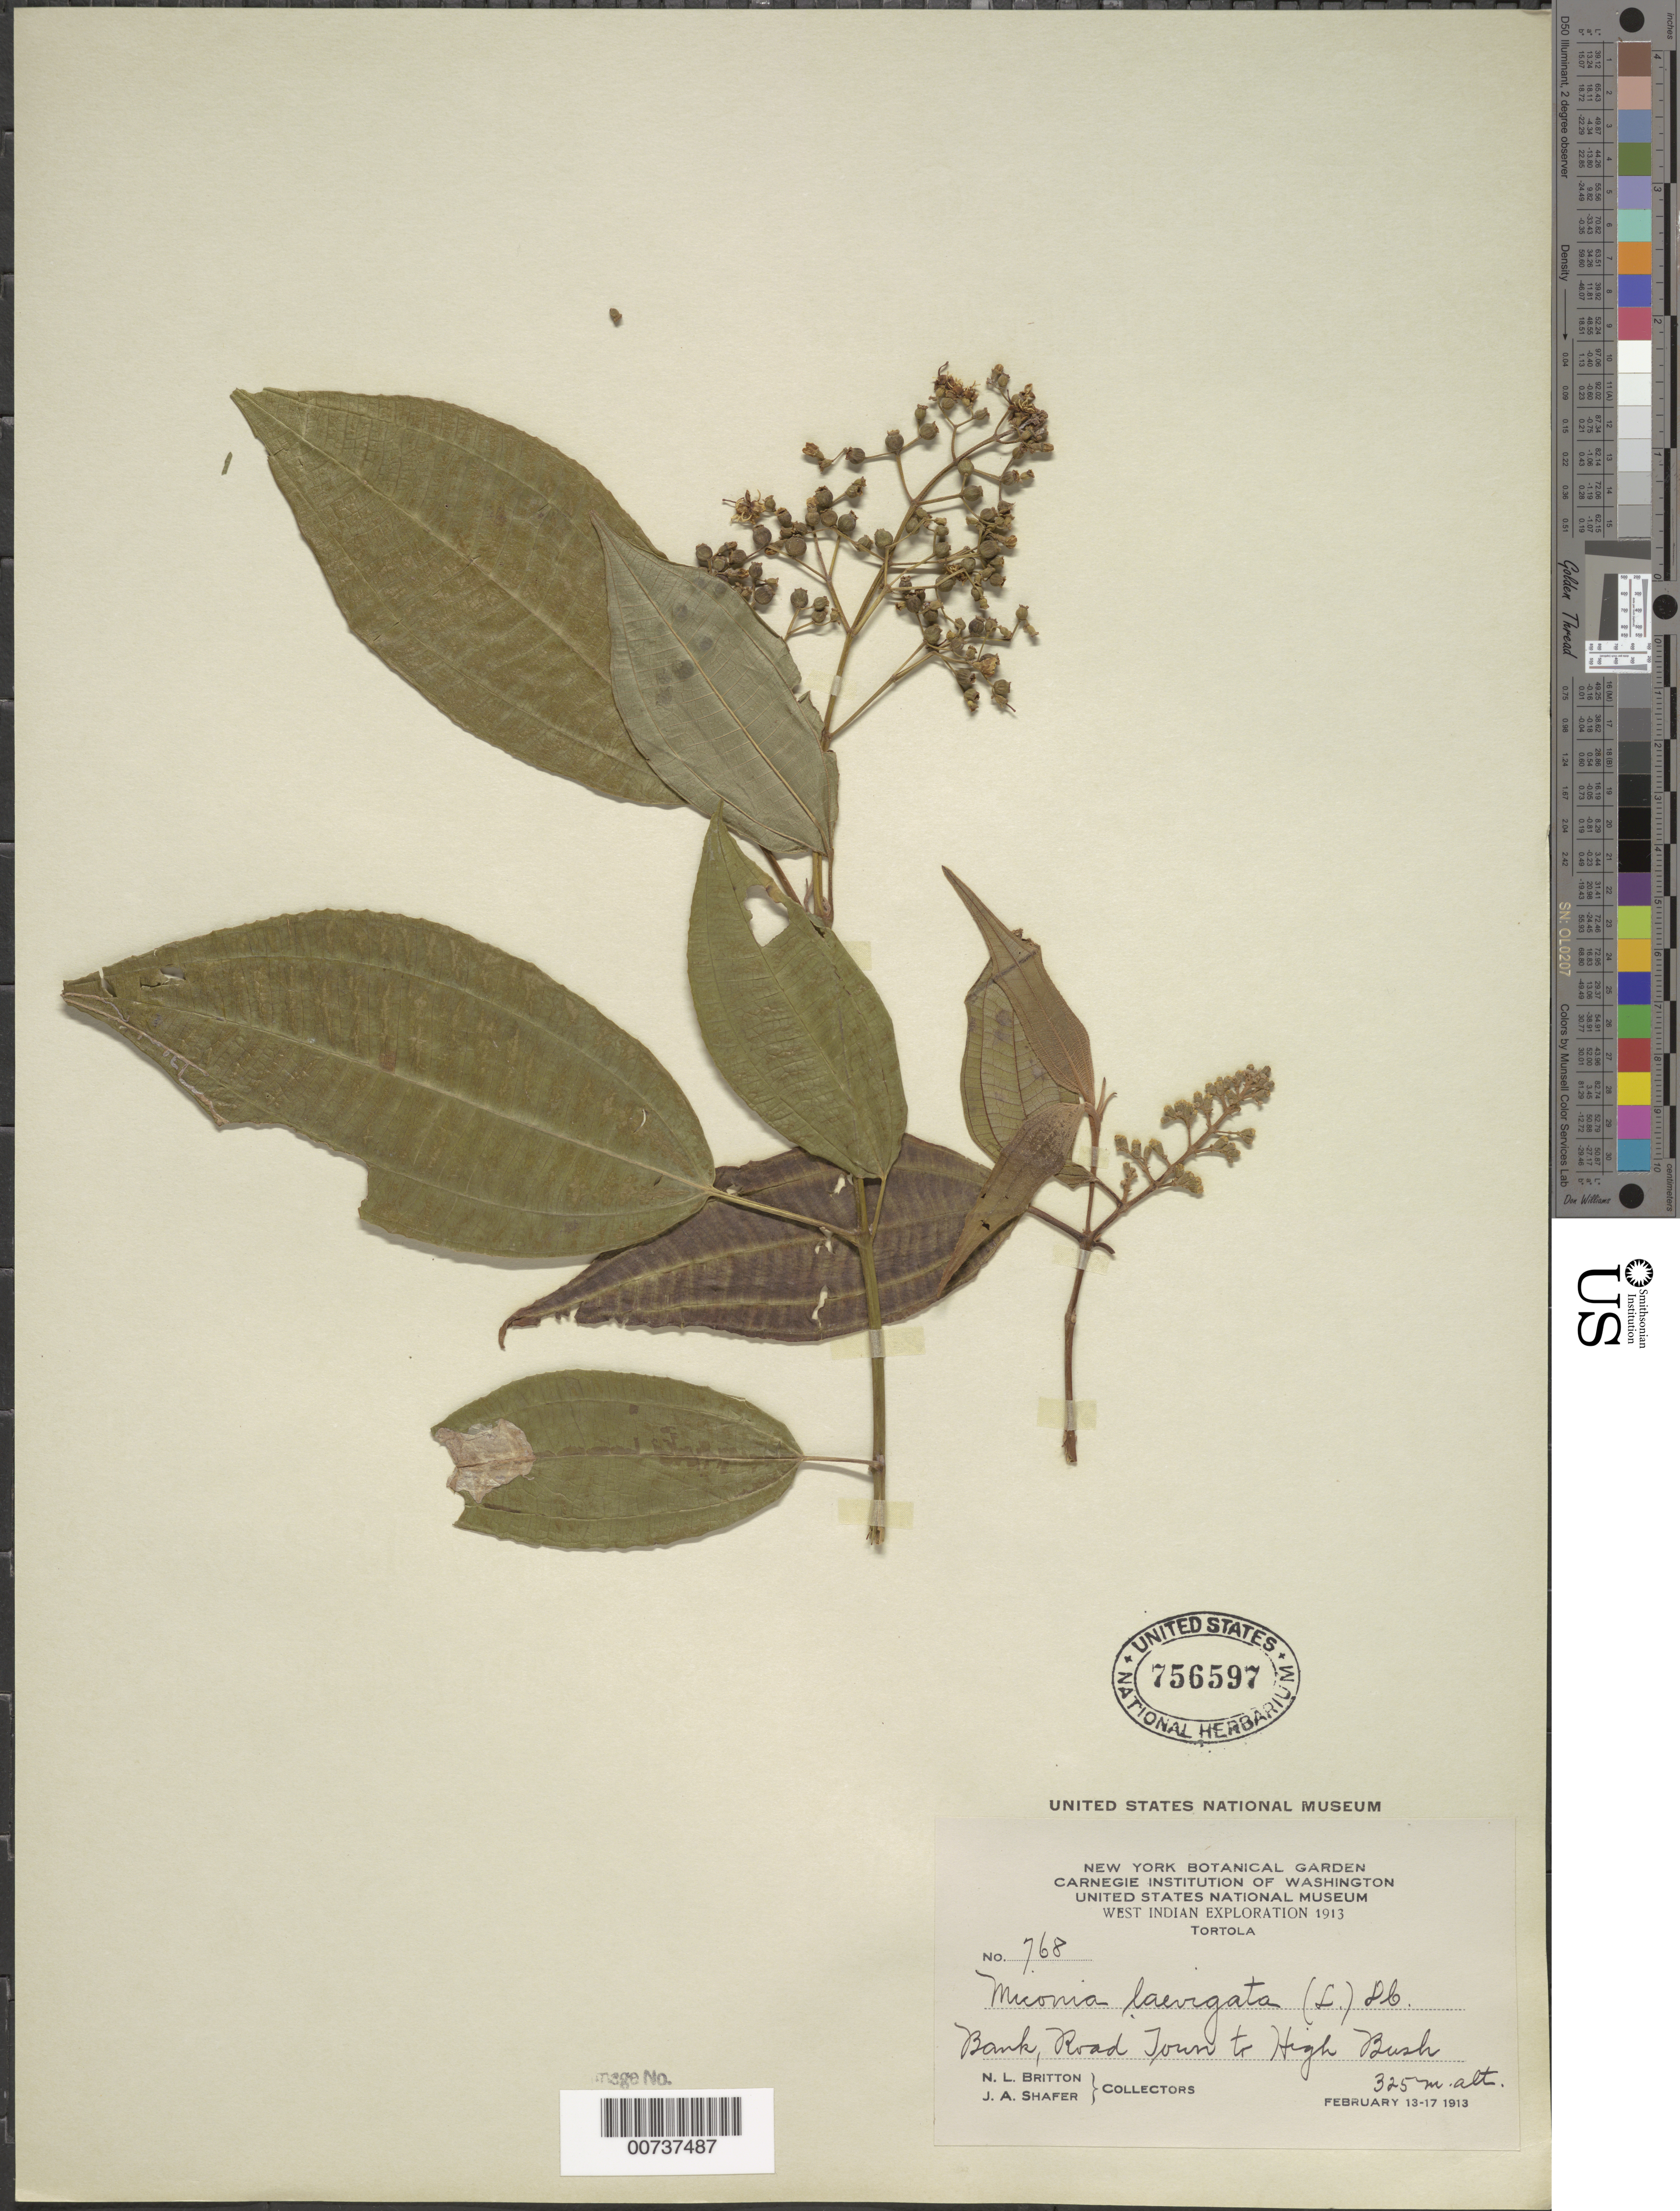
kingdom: Plantae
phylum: Tracheophyta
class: Magnoliopsida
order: Myrtales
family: Melastomataceae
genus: Miconia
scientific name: Miconia laevigata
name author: (L.) D. Don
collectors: N. Britton & J. A. Shafer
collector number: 768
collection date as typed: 13 Feb 1913 to 17 Feb 1913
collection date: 1913-02-13/1913-02-17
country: British Virgin Islands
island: Tortola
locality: Road Town to High Bush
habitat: Bank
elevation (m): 325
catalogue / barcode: US 756597